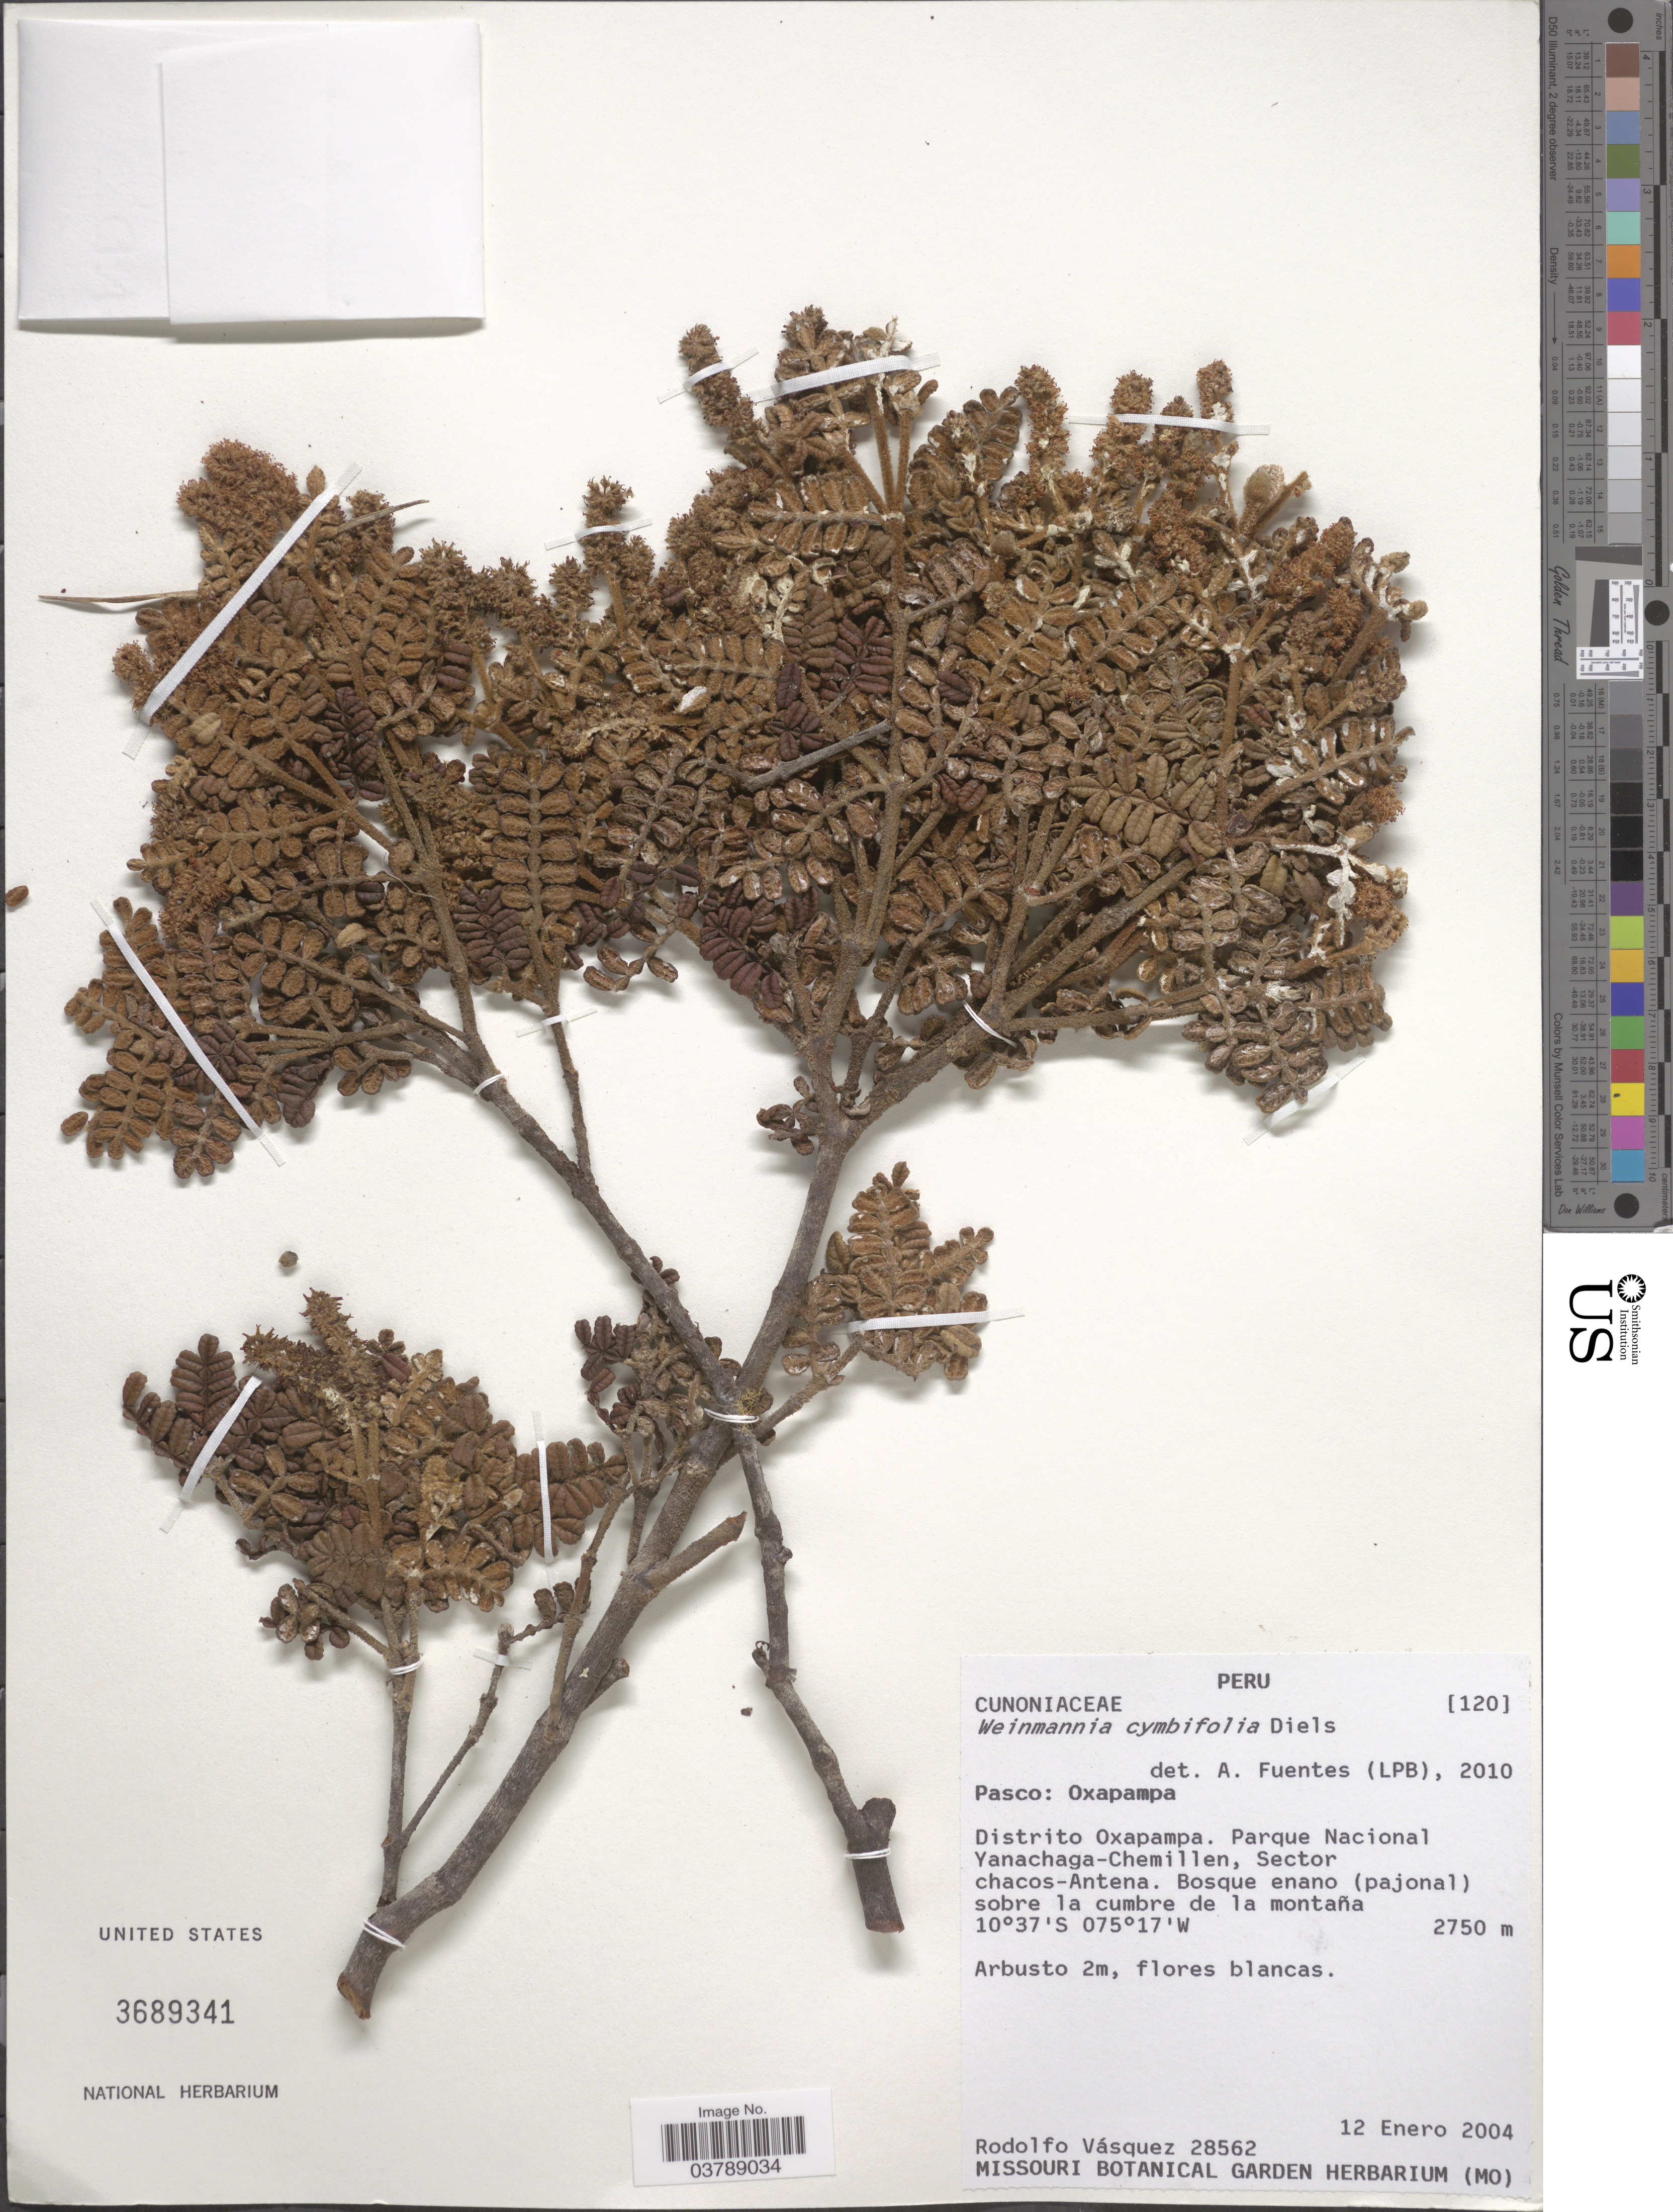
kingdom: Plantae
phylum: Tracheophyta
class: Magnoliopsida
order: Oxalidales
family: Cunoniaceae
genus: Weinmannia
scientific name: Weinmannia cymbifolia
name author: Diels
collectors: R. Vásquez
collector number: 28562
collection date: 2004-01-12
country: Peru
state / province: Pasco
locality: Oxapampa. Distrito Oxapampa.. Parque Nacional Yanachaga-Chemillen, Sector chacos-Antena.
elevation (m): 2750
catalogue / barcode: US 3689341